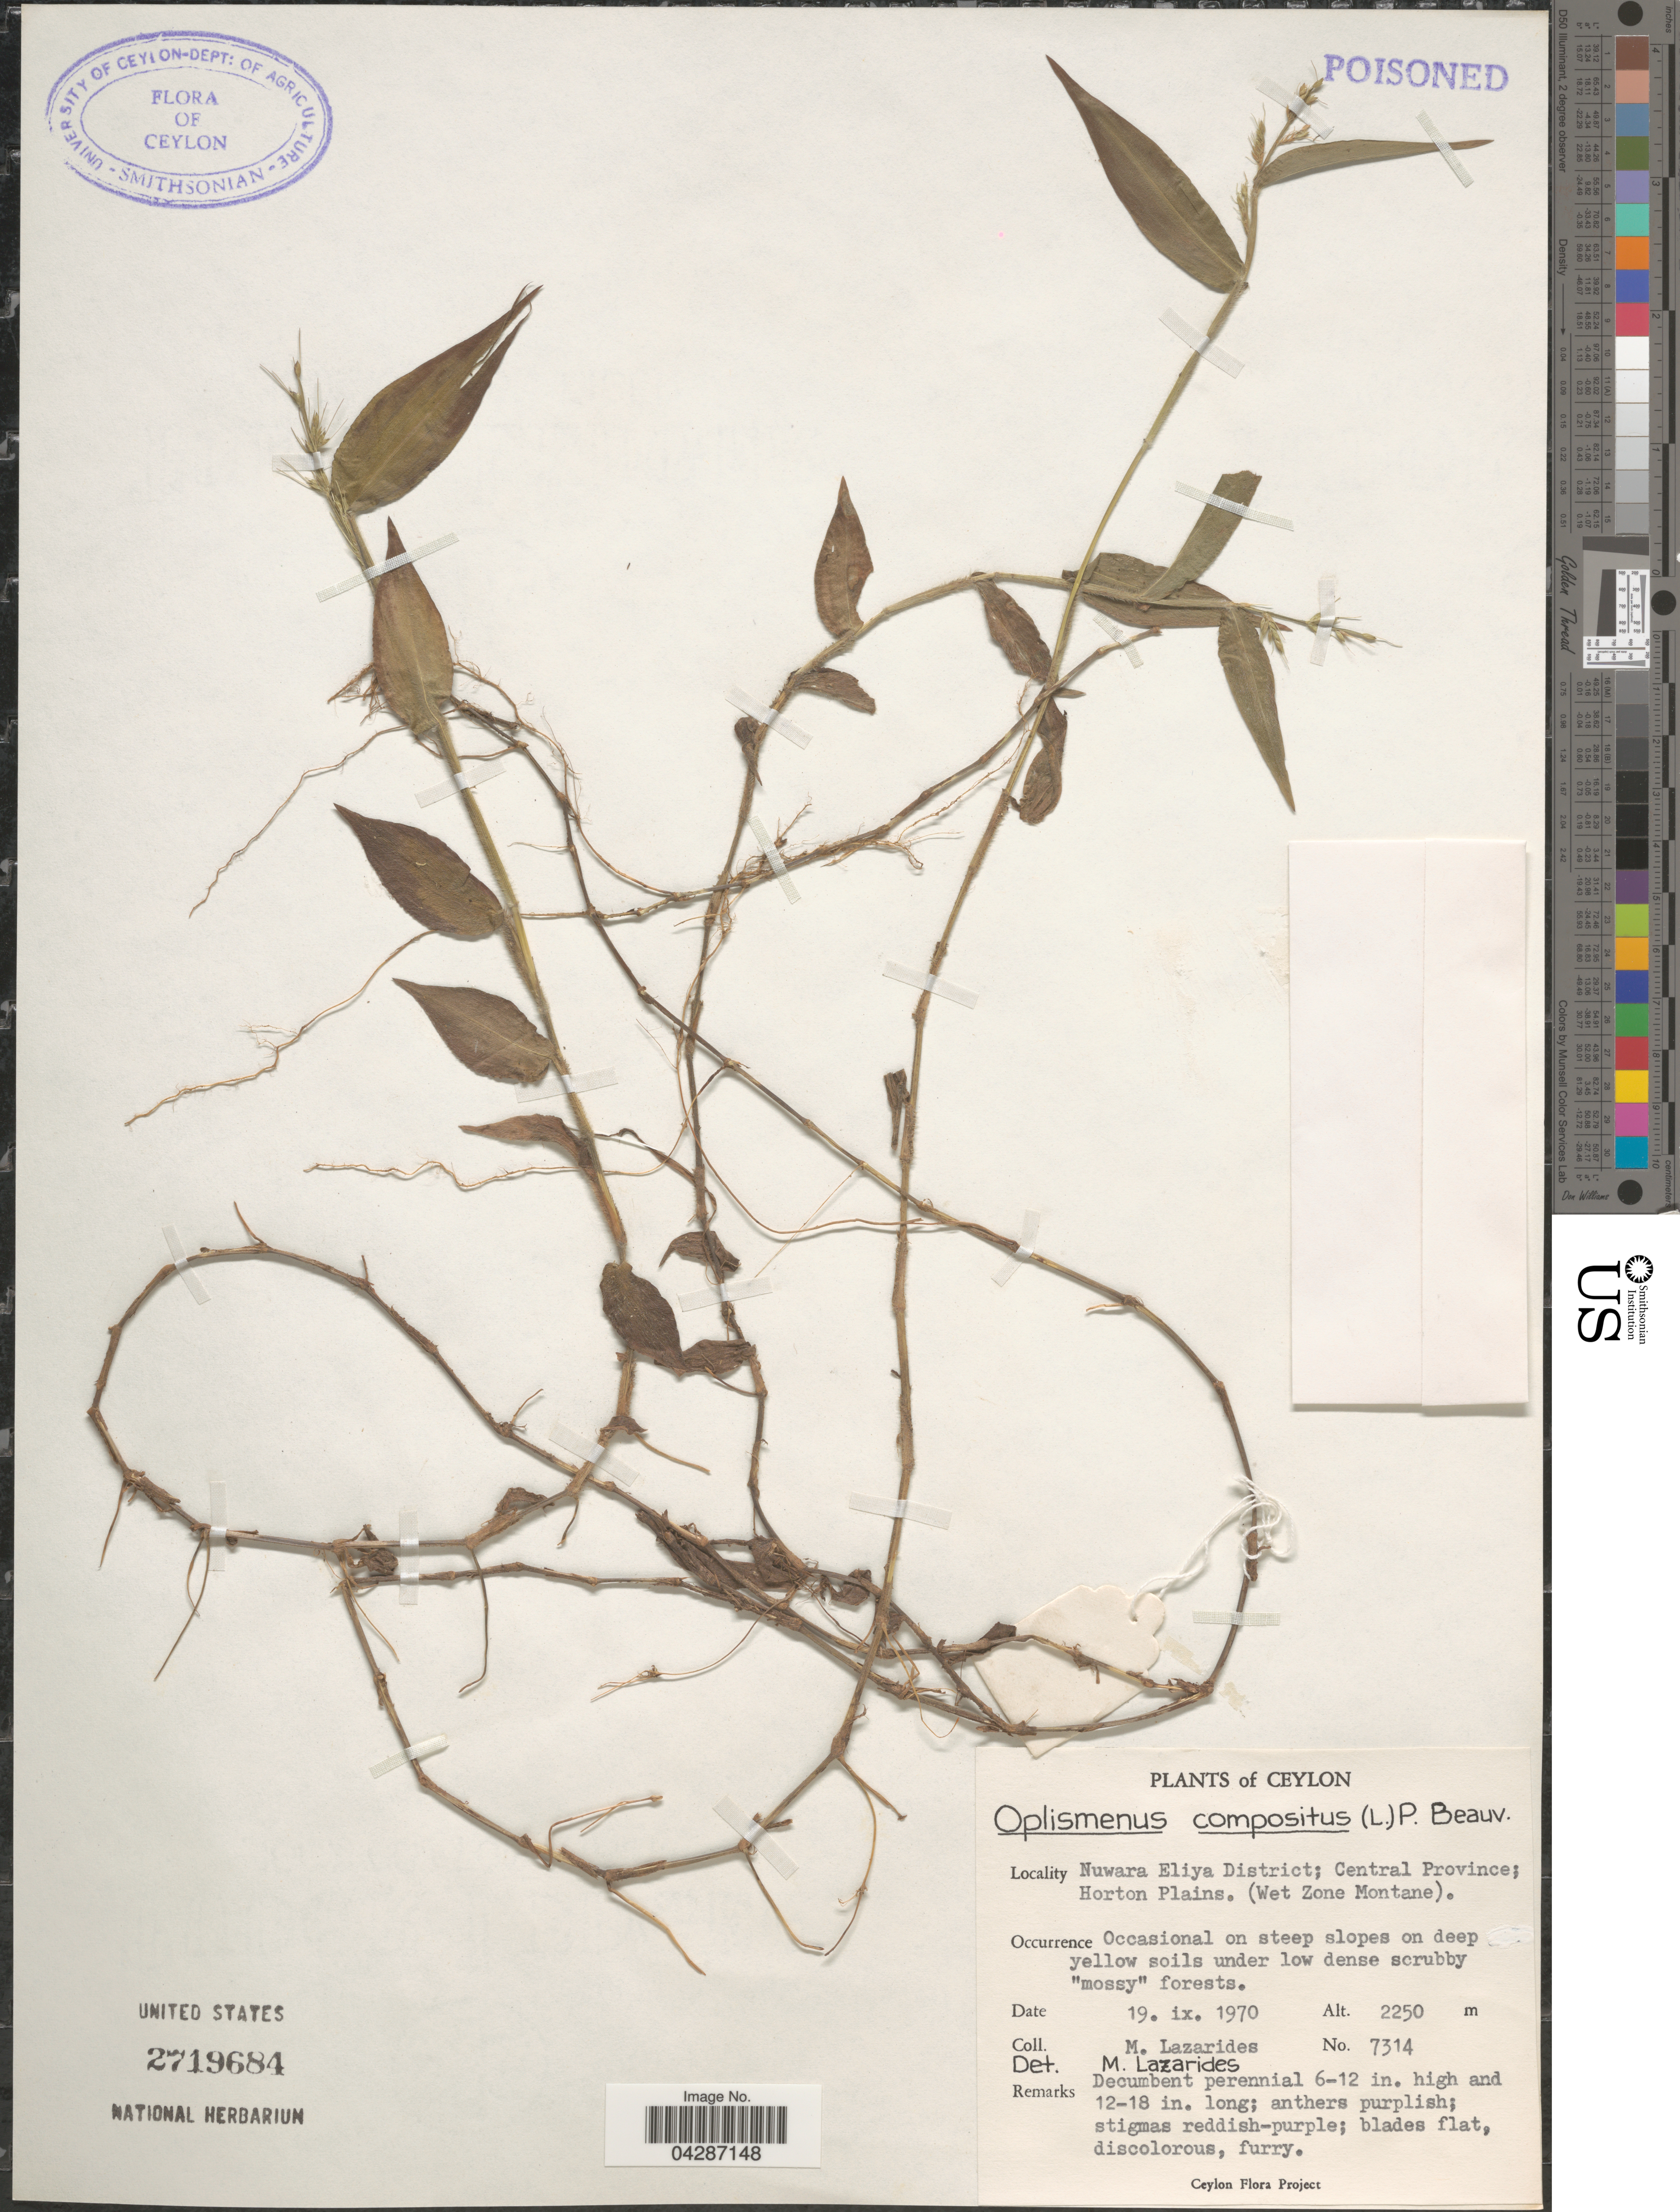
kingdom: Plantae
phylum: Tracheophyta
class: Liliopsida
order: Poales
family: Poaceae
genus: Oplismenus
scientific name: Oplismenus compositus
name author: (L.) P. Beauv.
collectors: M. Lazarides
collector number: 7314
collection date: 1970-09-19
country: Sri Lanka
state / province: Central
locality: Ceylon. Nuwara Eliya District; Horton Plains. (Wet Zone Montane). Occasional on steep slopes on deep yellow soils under low dense scrubby "mossy" forests.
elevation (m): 2250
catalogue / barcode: US 2719684